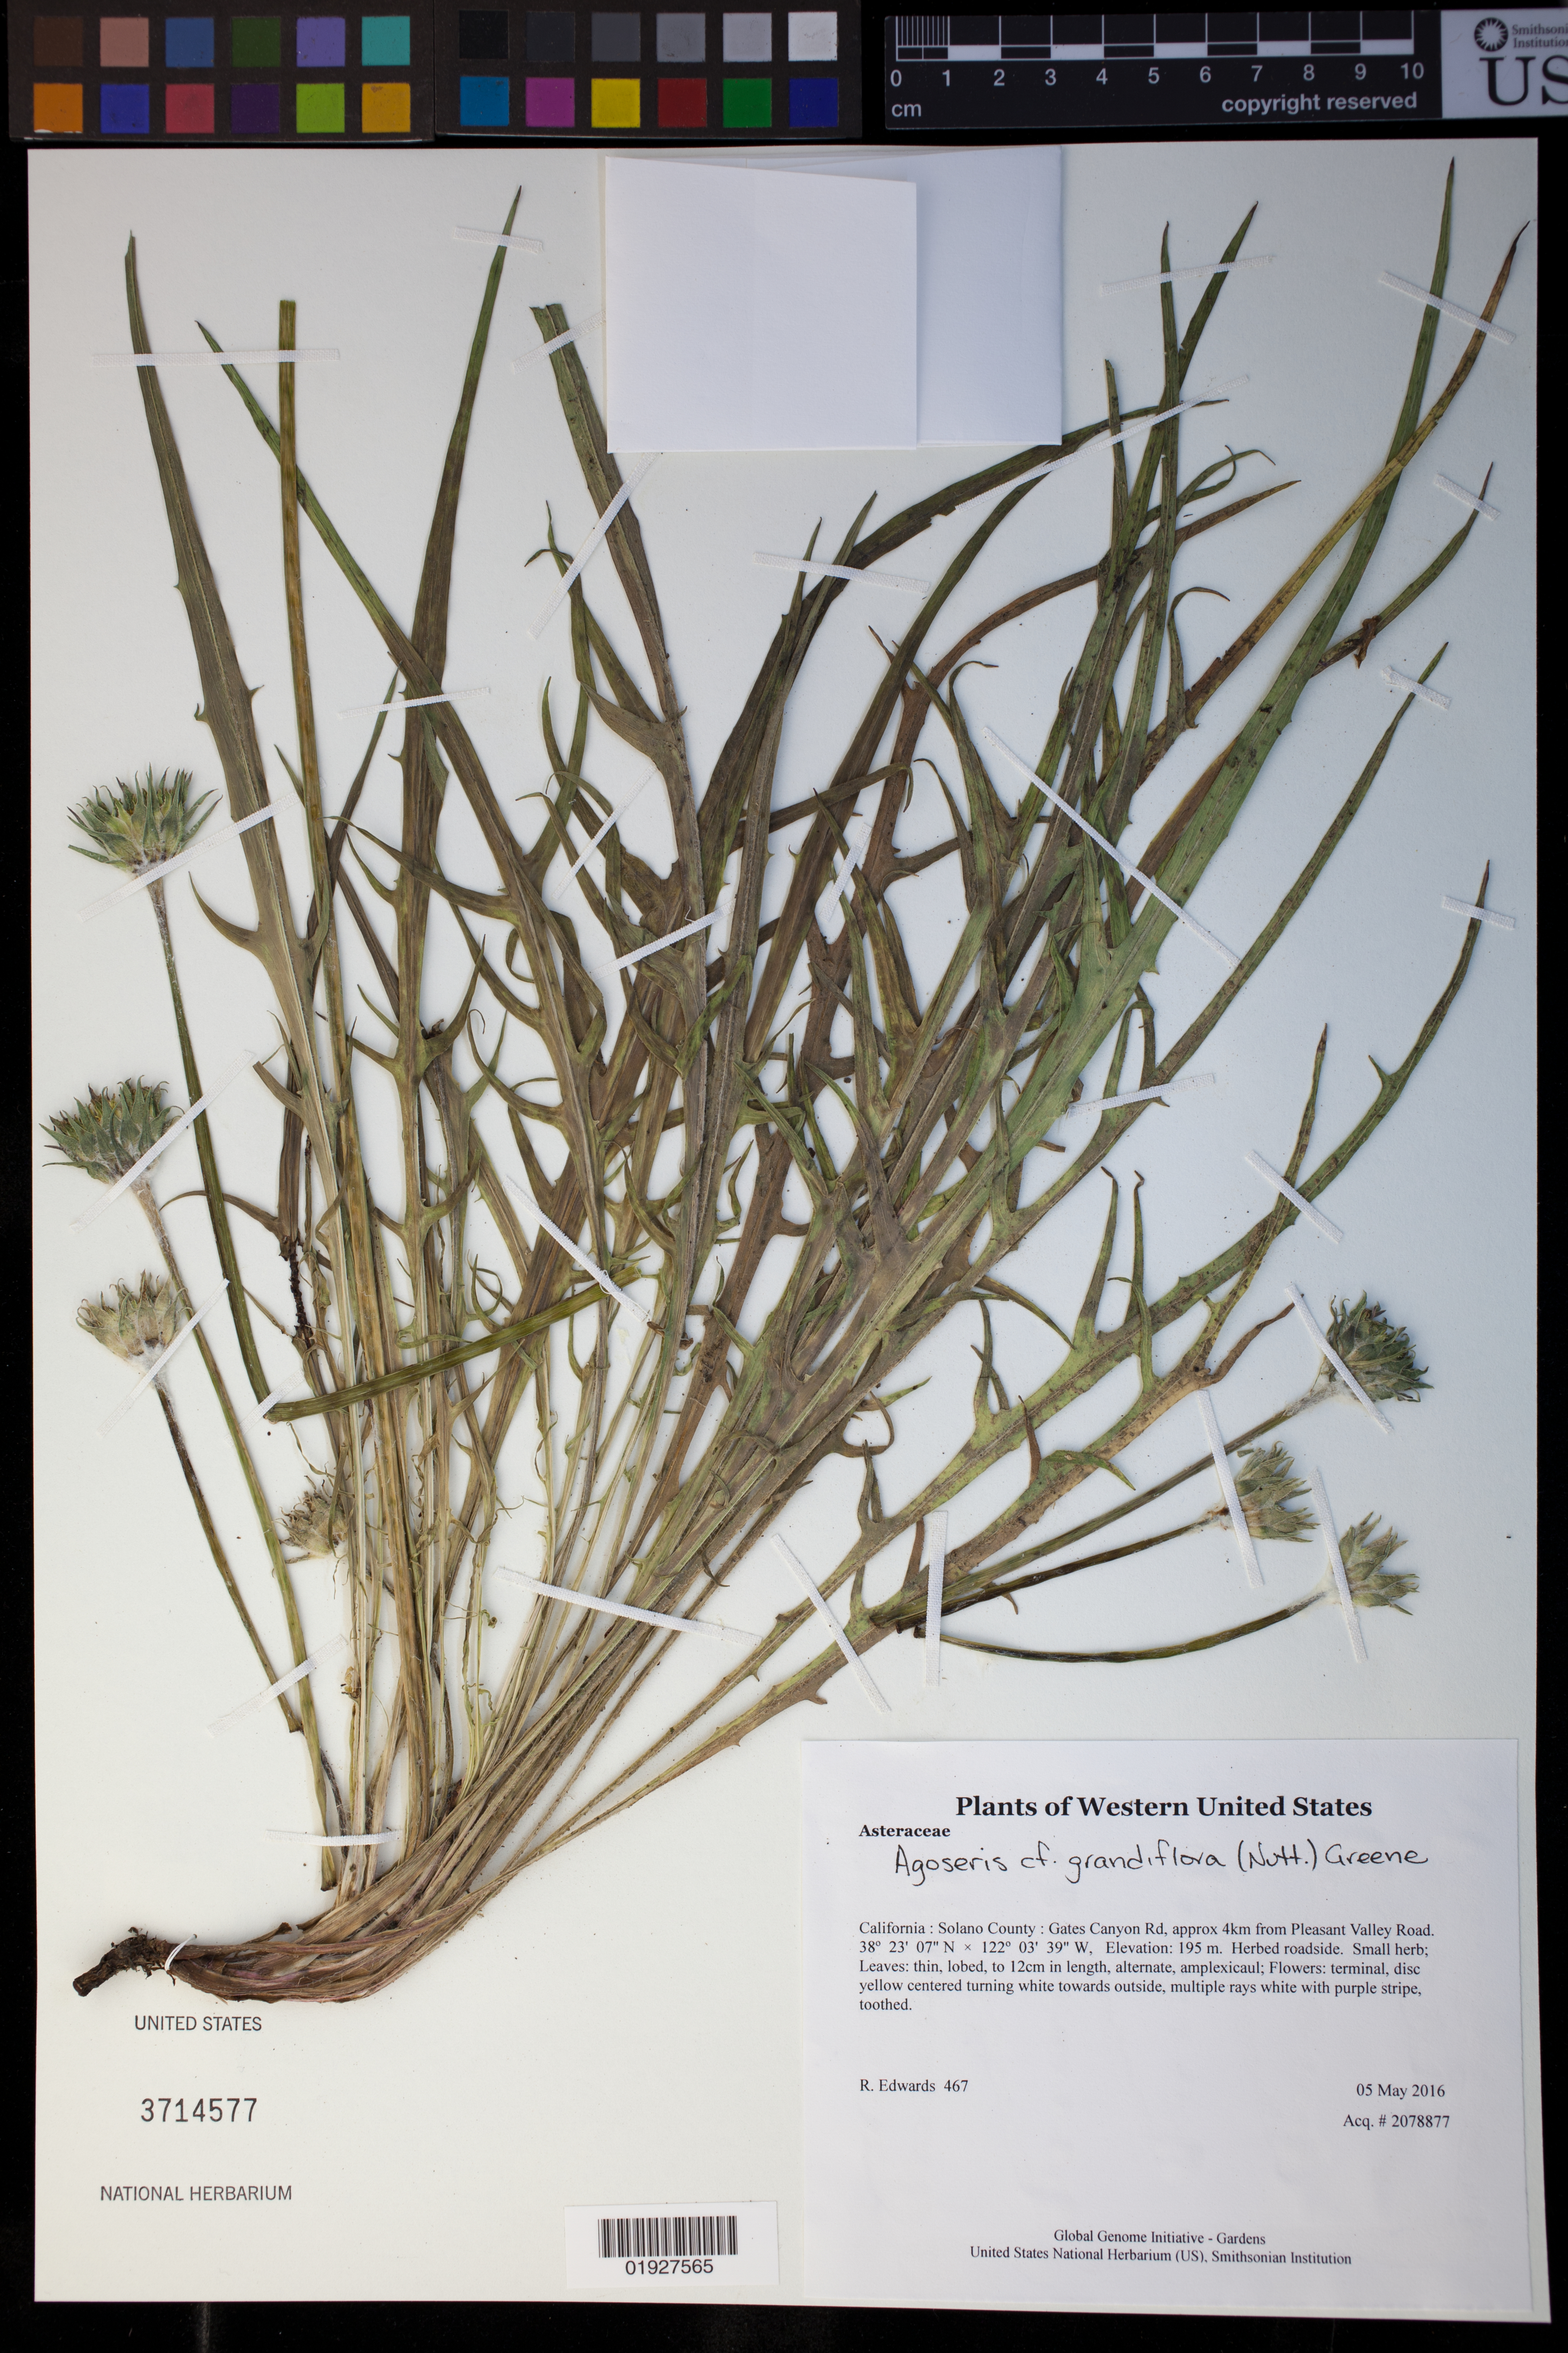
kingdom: Plantae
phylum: Tracheophyta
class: Magnoliopsida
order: Asterales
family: Asteraceae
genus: Agoseris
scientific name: Agoseris grandiflora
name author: (Nutt.) Greene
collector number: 467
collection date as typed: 5 May 2016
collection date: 2016-05-05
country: United States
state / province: California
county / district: Solano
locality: Gates Canyon Rd, approx 4km from Pleasant Valley Road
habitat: Herbed roadside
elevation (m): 195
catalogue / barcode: US 3714577